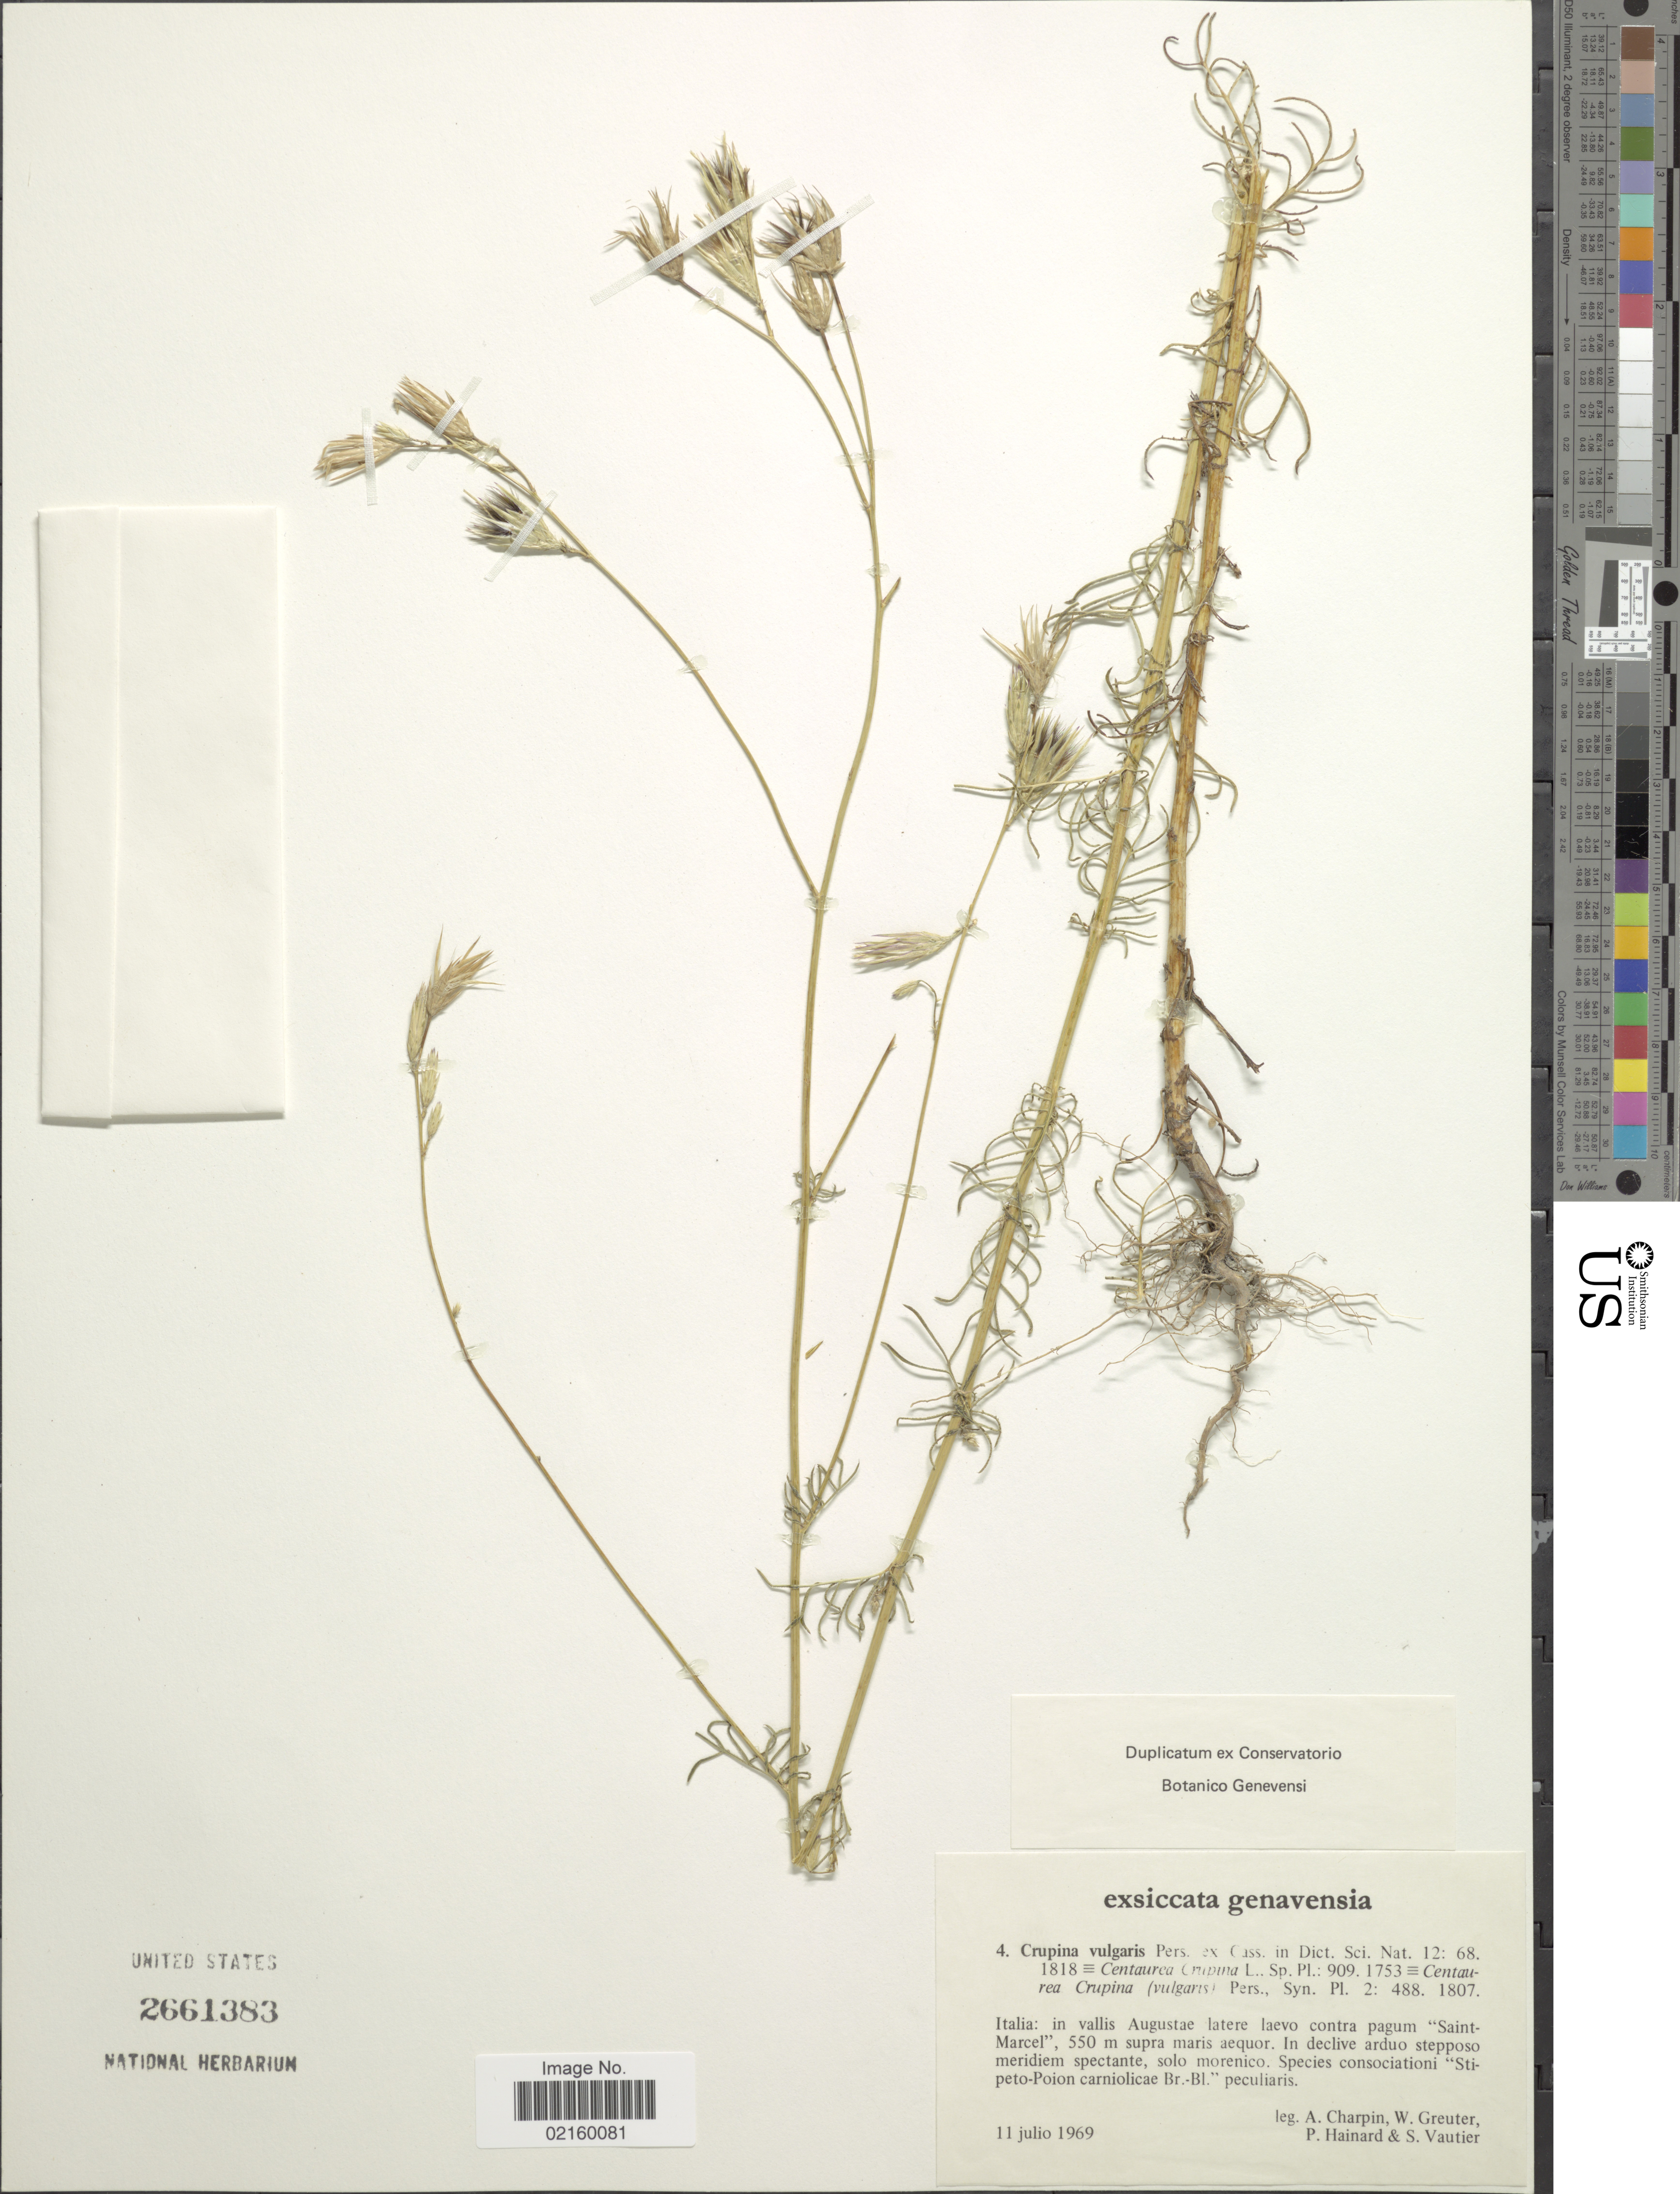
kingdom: Plantae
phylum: Tracheophyta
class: Magnoliopsida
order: Asterales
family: Asteraceae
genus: Crupina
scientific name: Crupina vulgaris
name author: Pers. ex Cass.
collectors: A. Charpin, W. Greuter, P. Hainard & S. Vautier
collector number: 4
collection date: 1969-07-11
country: Italy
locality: Vallis Augustae latere laevo contra pagum Saint-Marcel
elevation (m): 550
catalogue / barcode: US 2661383